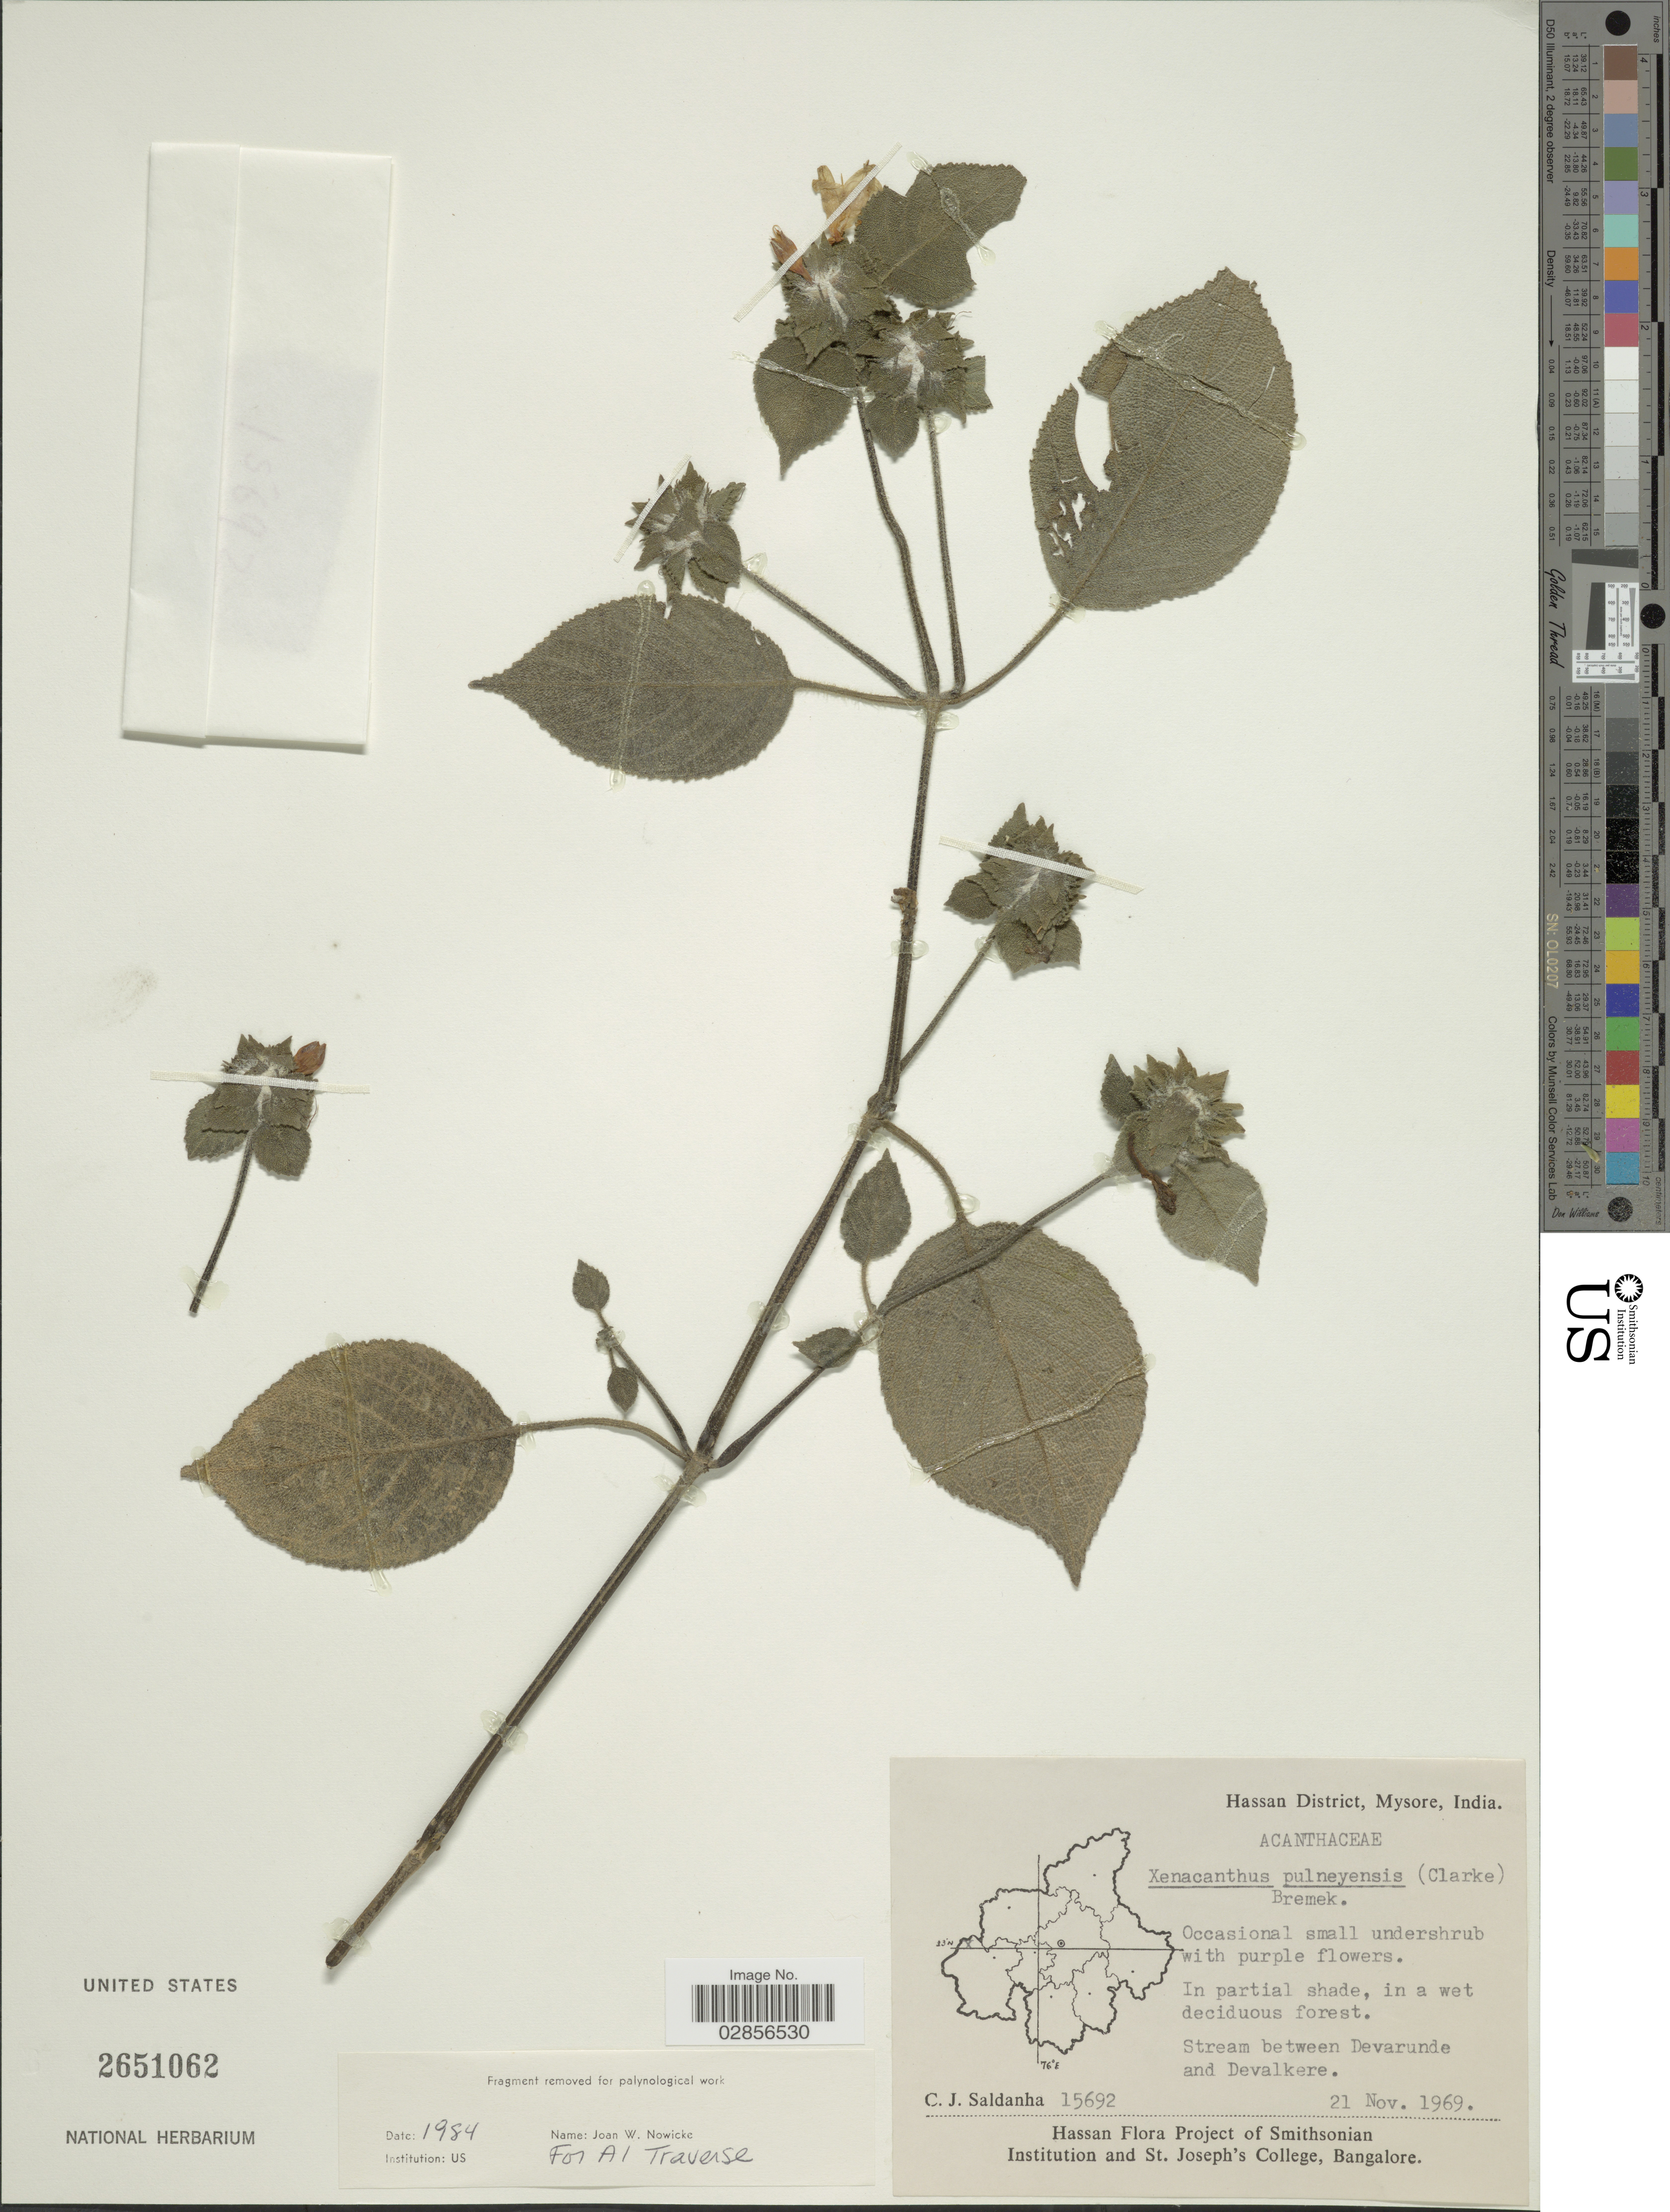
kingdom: Plantae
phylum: Tracheophyta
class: Magnoliopsida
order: Lamiales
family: Acanthaceae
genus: Strobilanthes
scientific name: Strobilanthes pulneyensis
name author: C.B. Clarke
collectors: C. J. Saldanha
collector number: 15692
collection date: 1969-11-21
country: India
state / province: Karnataka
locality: Hassan District, Mysore. Stream between Devarunde and Devalkere.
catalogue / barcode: US 2651062